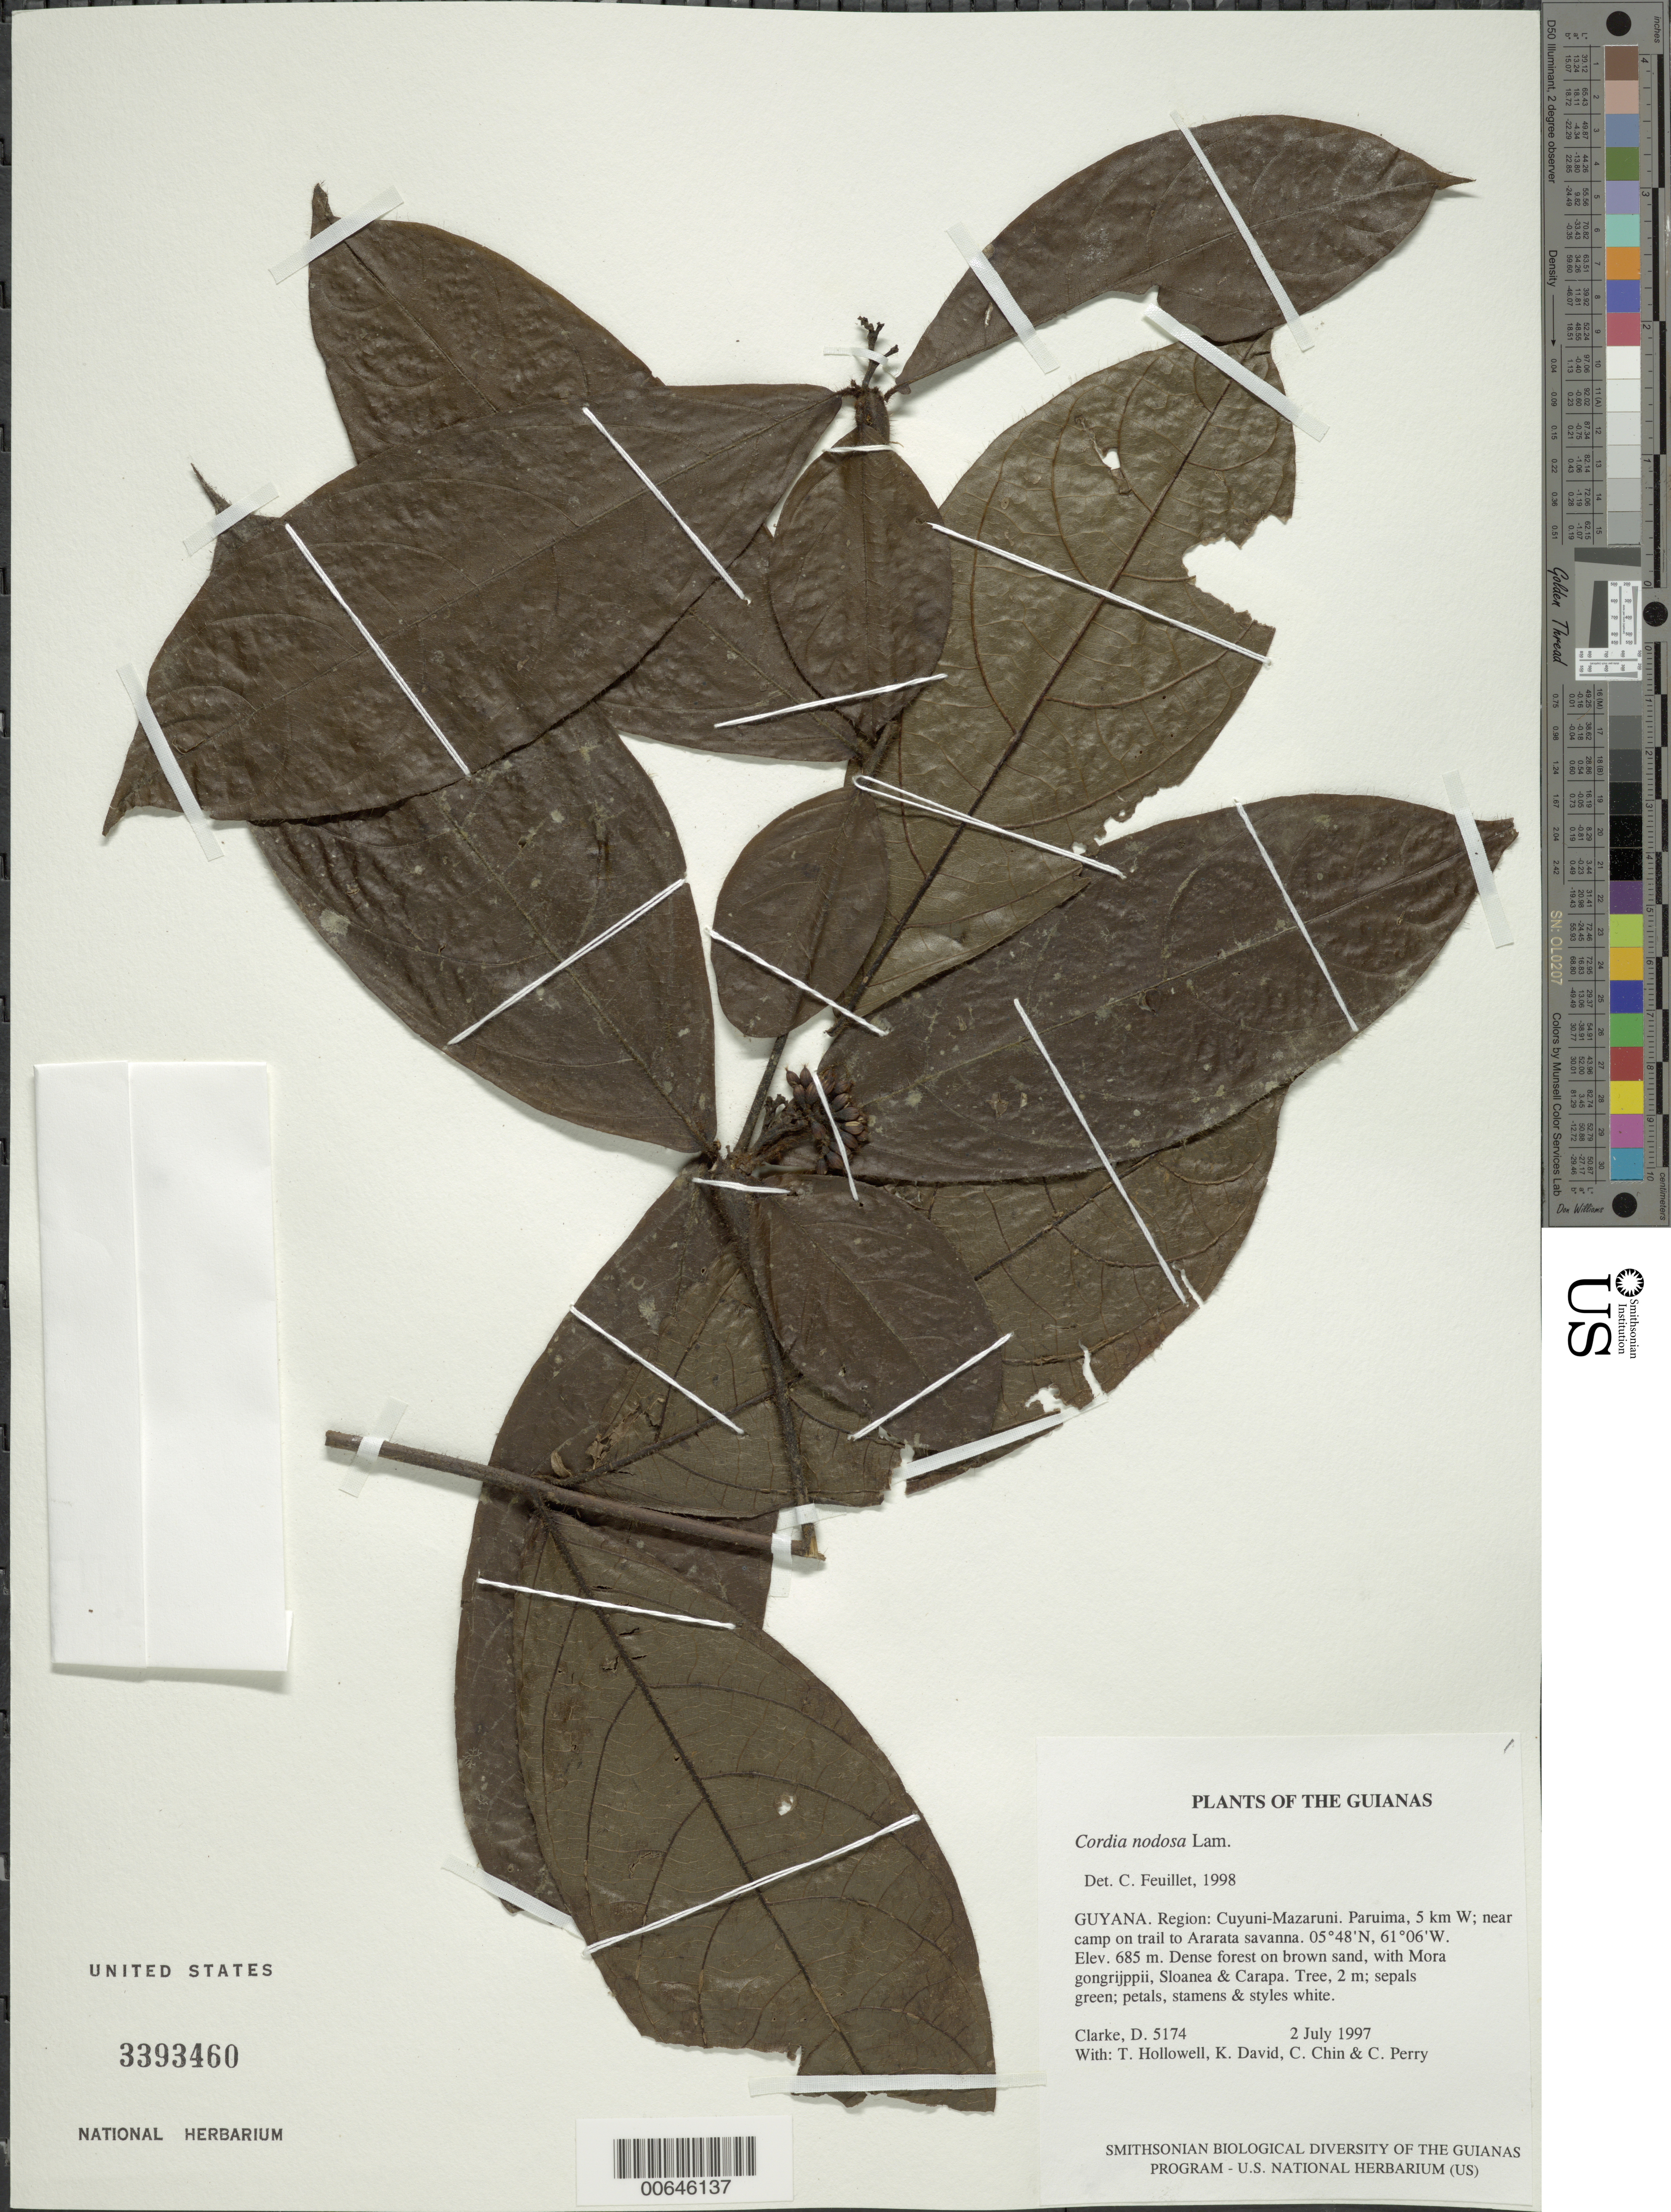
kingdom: Plantae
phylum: Tracheophyta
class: Magnoliopsida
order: Boraginales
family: Cordiaceae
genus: Cordia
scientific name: Cordia nodosa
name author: Lam.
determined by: Feuillet, C.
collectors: H. D. Clarke, T. Hollowell, K. David, C. Chin & C. Perry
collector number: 5174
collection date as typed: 2 July 1997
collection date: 1997-07-02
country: Guyana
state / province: Cuyuni-Mazaruni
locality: Paruima, 5 km W; near camp on trail to Ararata savanna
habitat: Dense forest on brown sand, with Mora gongrijppii, Sloanea & Carapa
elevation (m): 685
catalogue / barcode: US 3393460